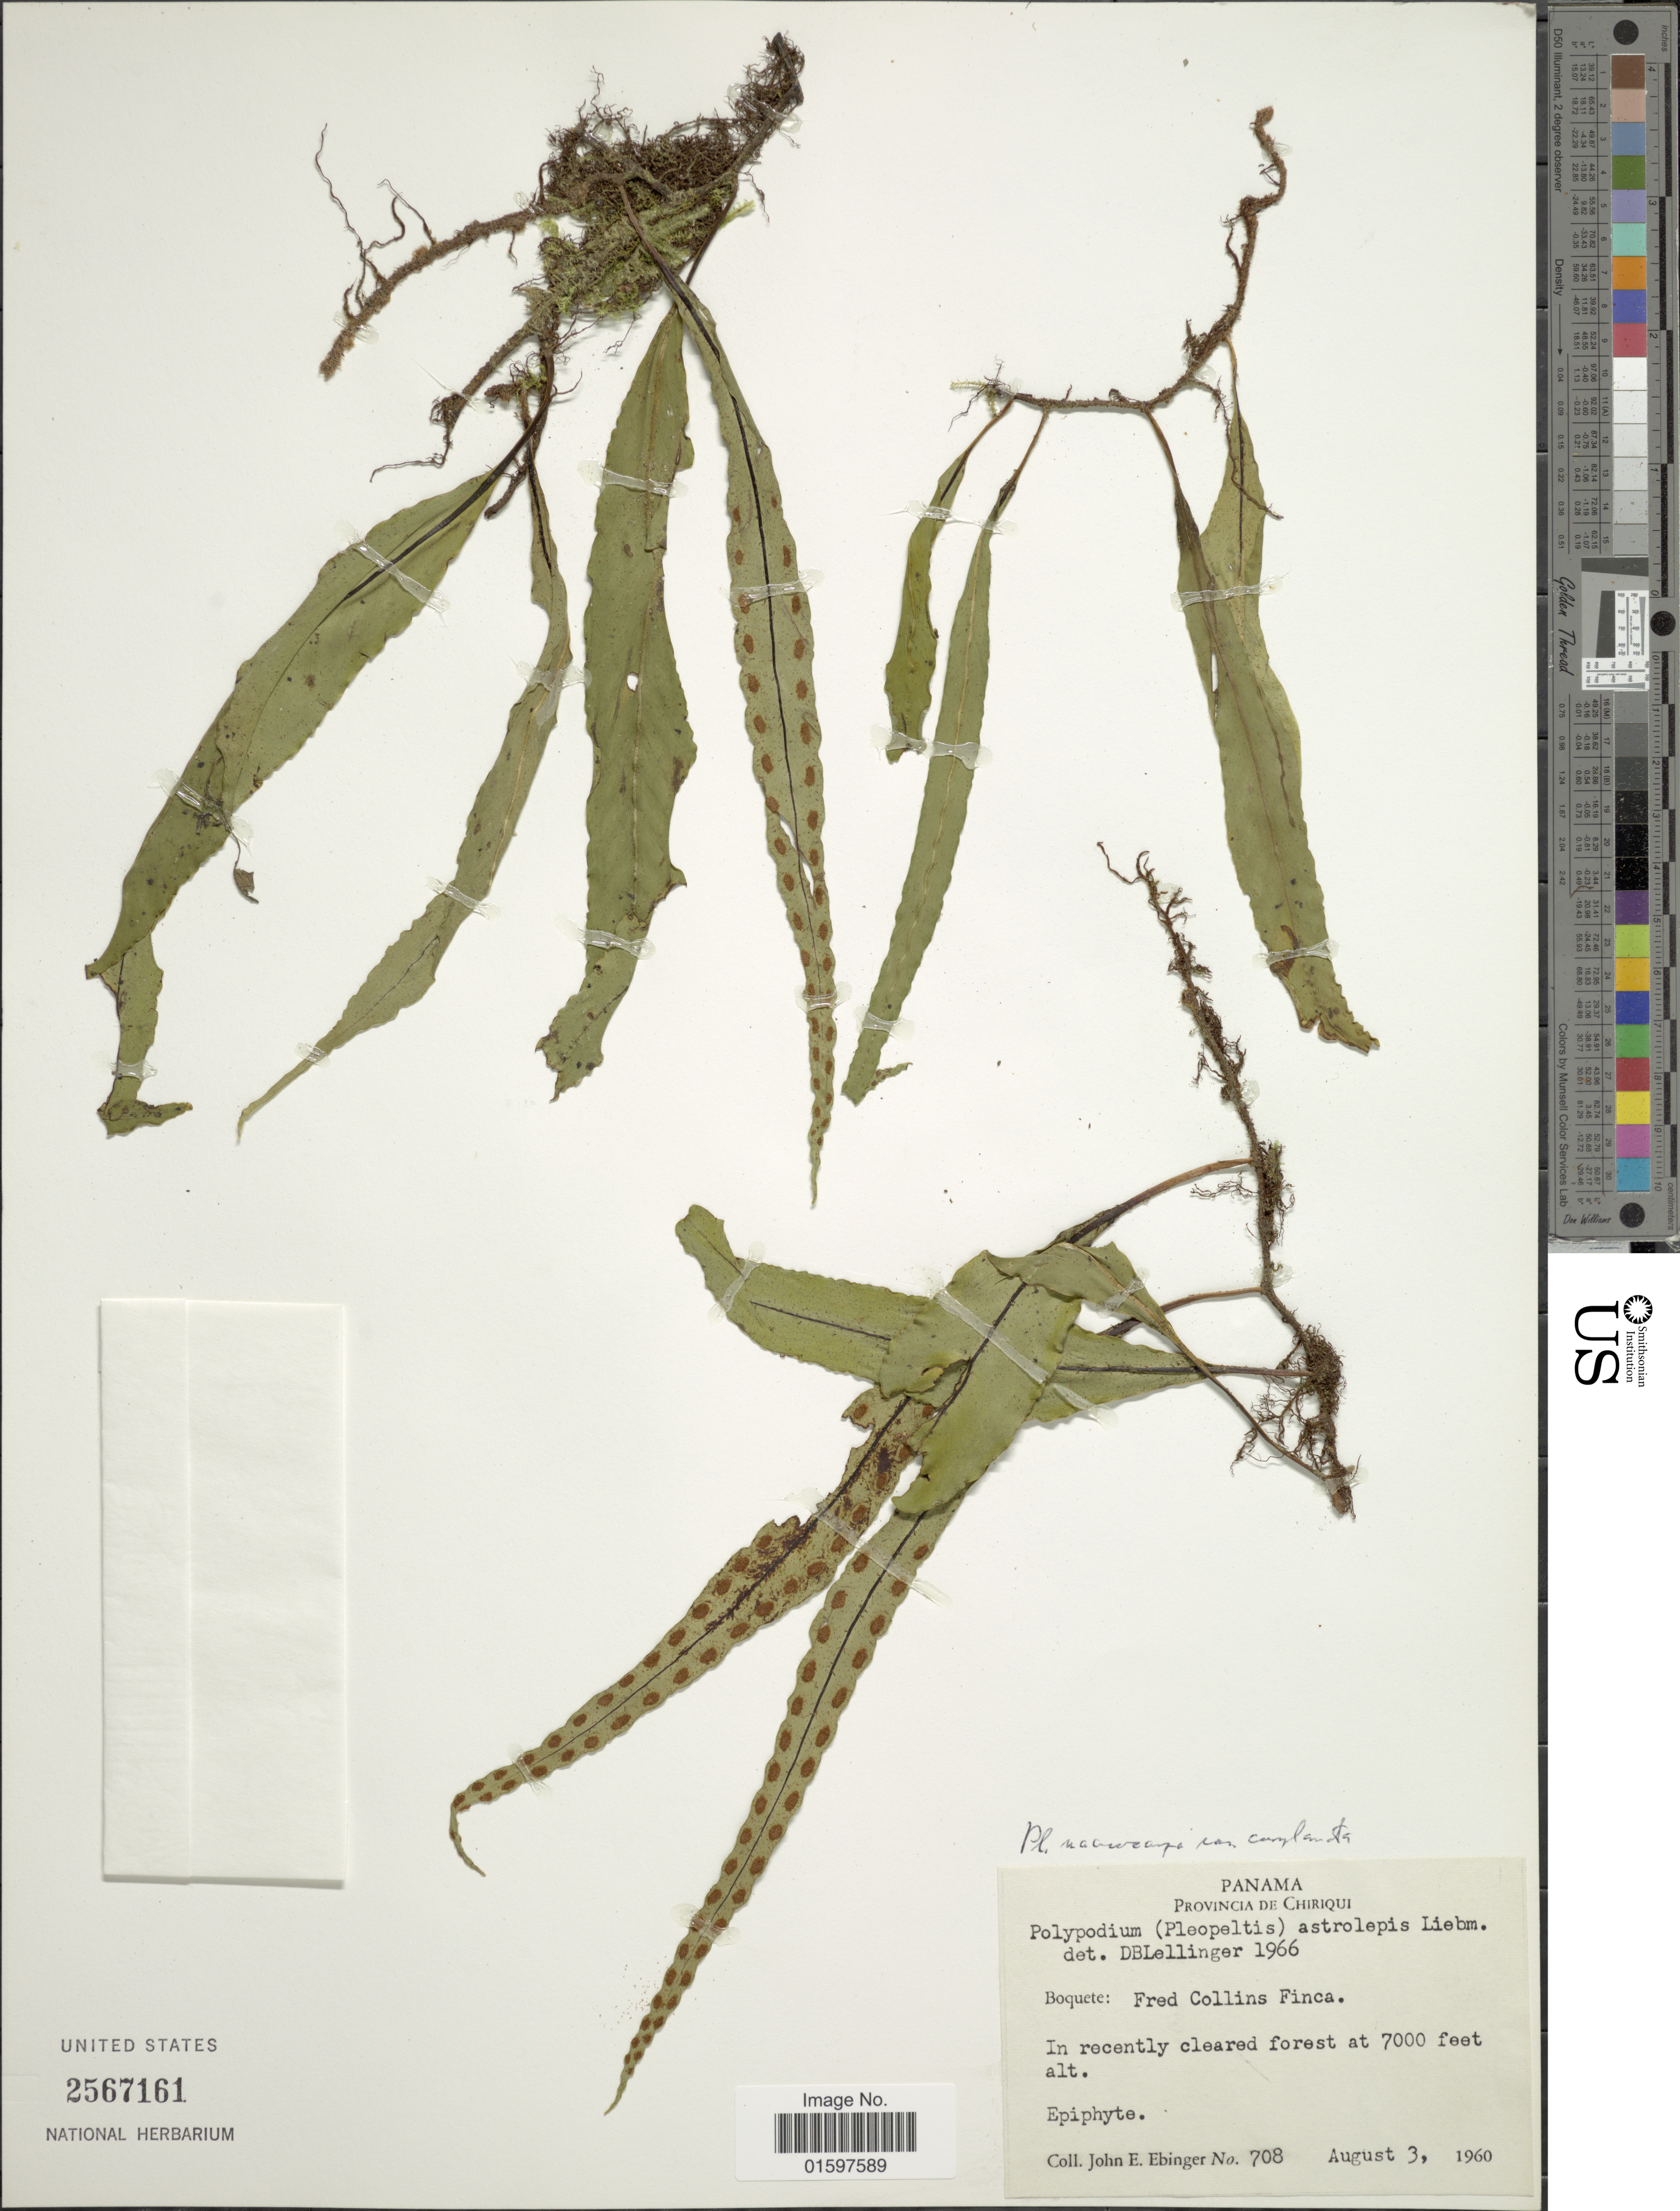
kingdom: Plantae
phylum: Tracheophyta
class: Polypodiopsida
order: Polypodiales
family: Polypodiaceae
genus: Pleopeltis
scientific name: Pleopeltis macrocarpa var. complanata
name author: (Weath.) Lellinger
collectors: J. Ebinger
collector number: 708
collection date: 1960-08-03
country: Panama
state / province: Chiriqui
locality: In recently cleared forest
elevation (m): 2134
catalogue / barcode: US 2567161